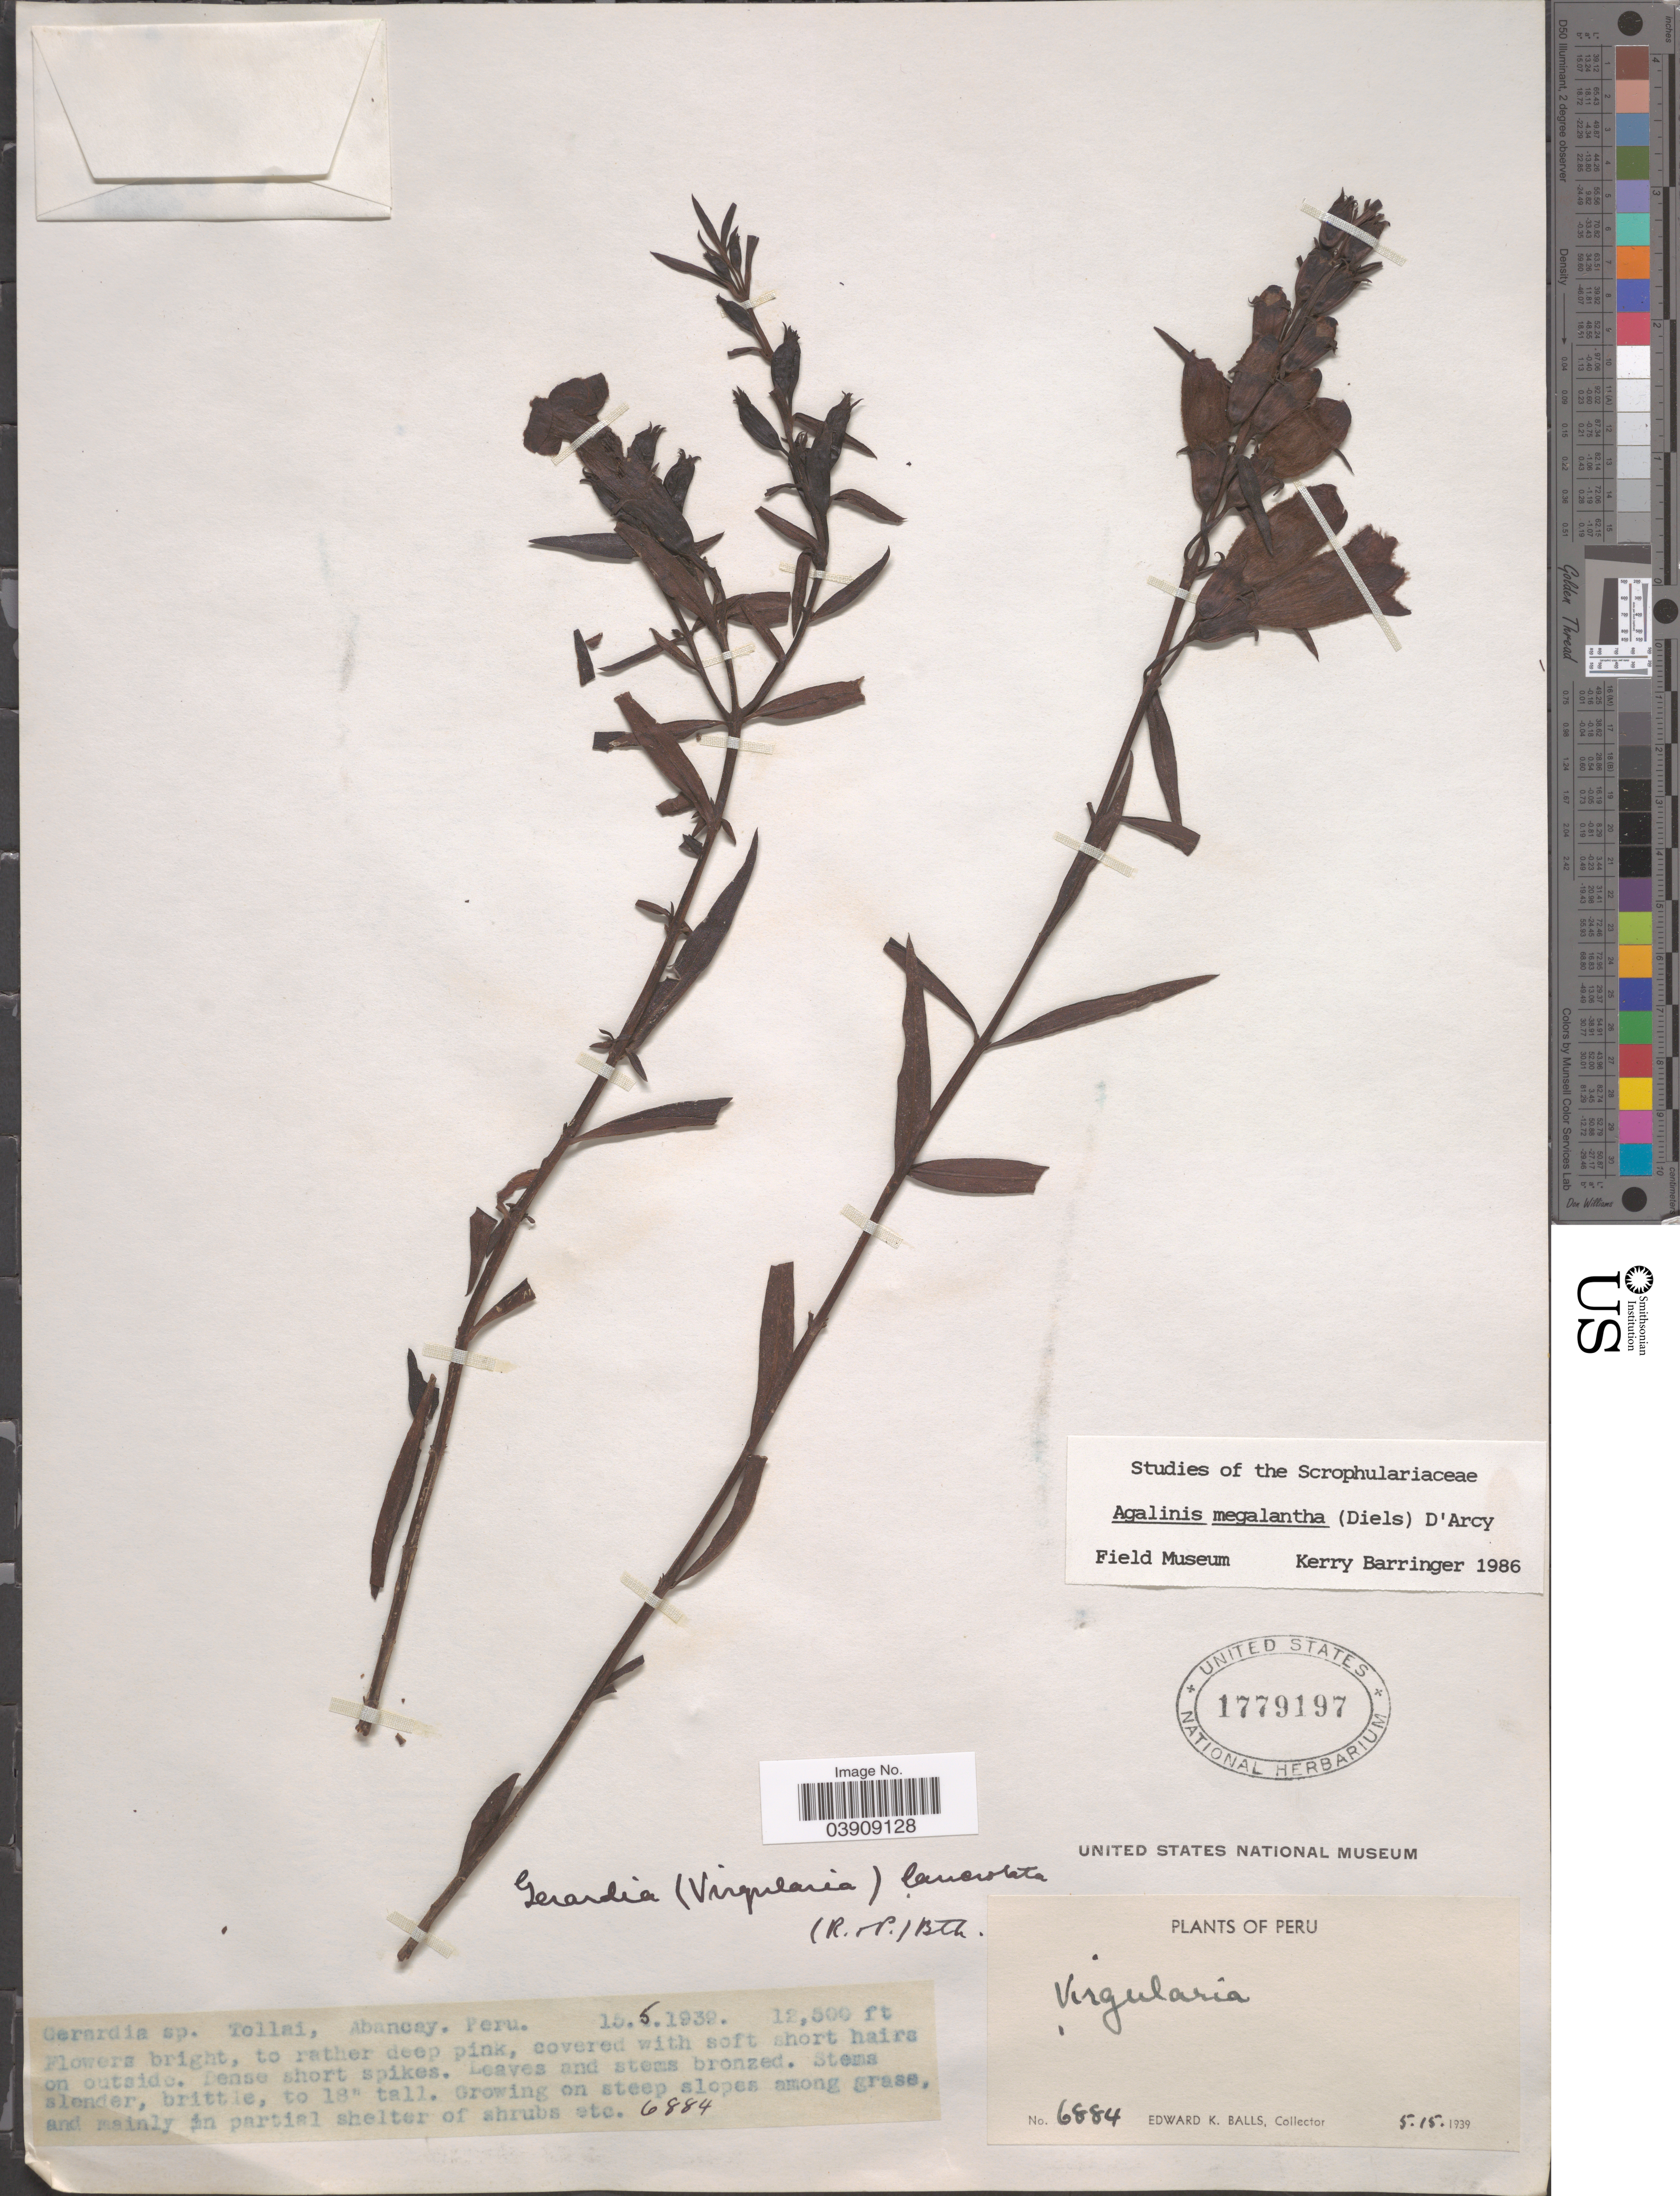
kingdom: Plantae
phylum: Tracheophyta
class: Magnoliopsida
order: Lamiales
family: Orobanchaceae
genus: Agalinis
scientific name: Agalinis megalantha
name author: (Diels) D'Arcy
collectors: E. K. Balls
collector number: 6884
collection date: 1939-05-15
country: Peru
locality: Tollai, Abancay.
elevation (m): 3810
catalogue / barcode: US 1779197